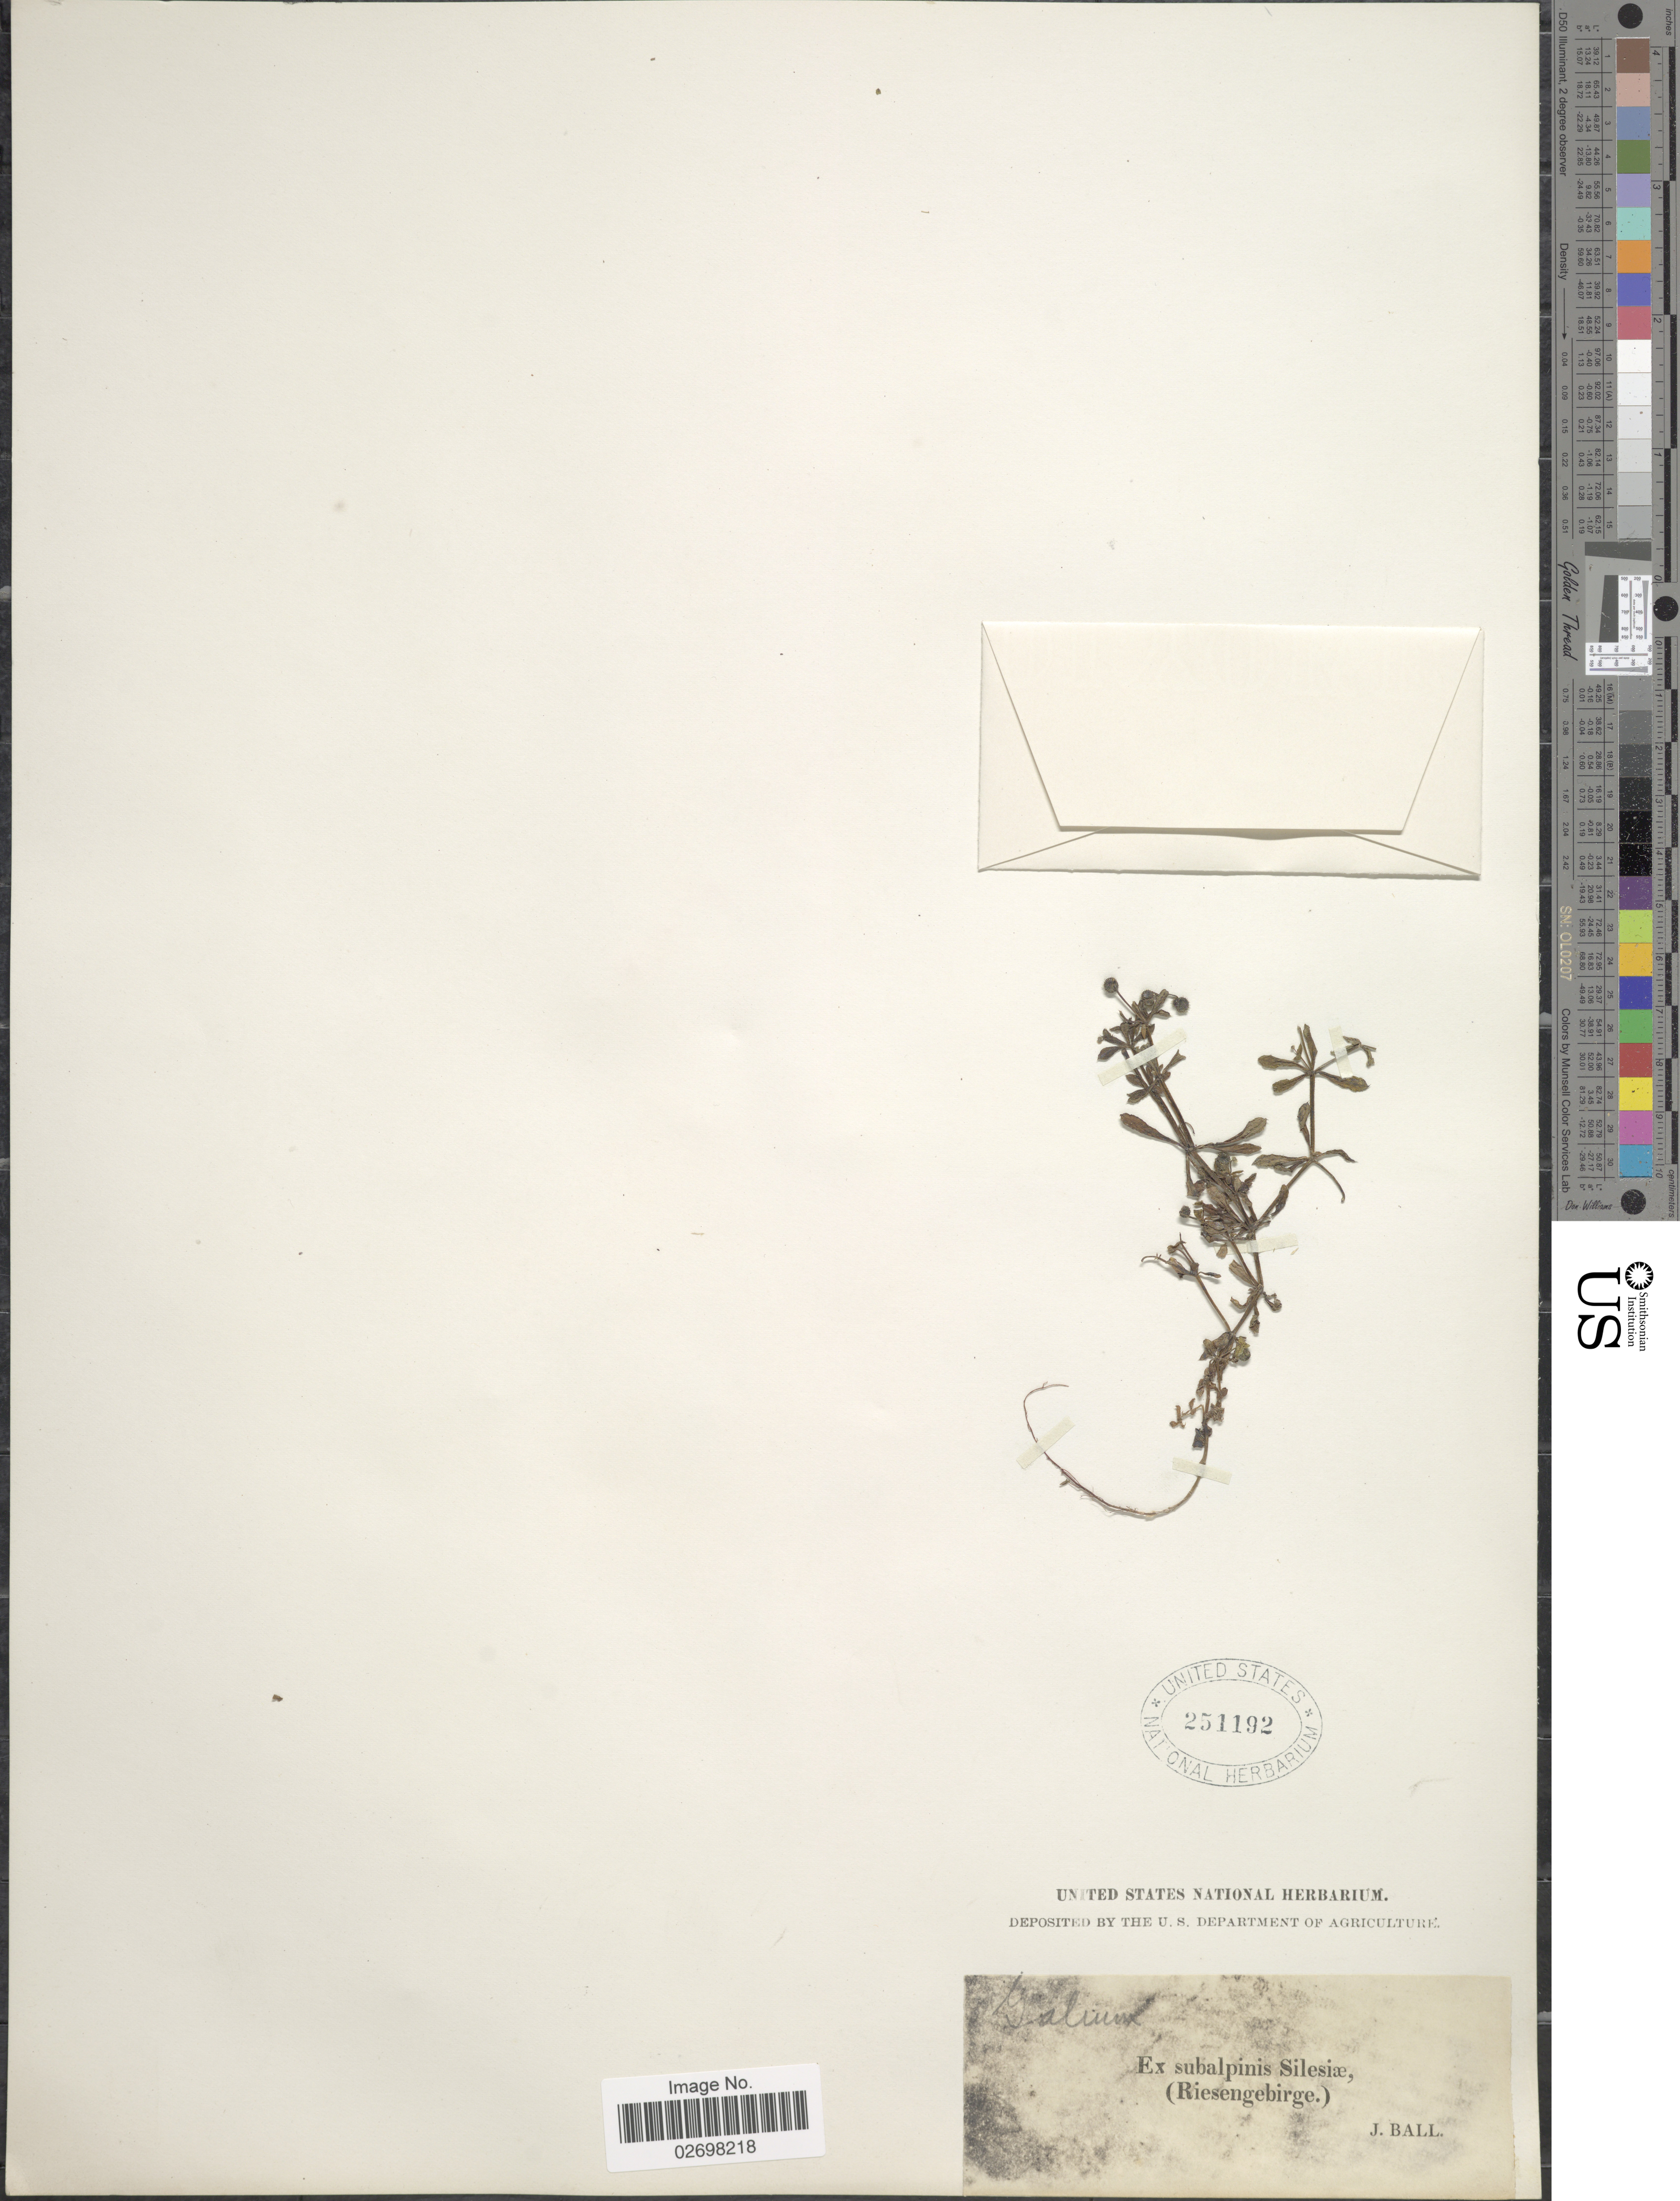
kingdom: Plantae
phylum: Tracheophyta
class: Magnoliopsida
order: Gentianales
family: Rubiaceae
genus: Galium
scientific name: Galium sp.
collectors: J. Ball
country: Poland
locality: Subalpinis Silesiæ, (Riesengebirge)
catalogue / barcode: US 251192